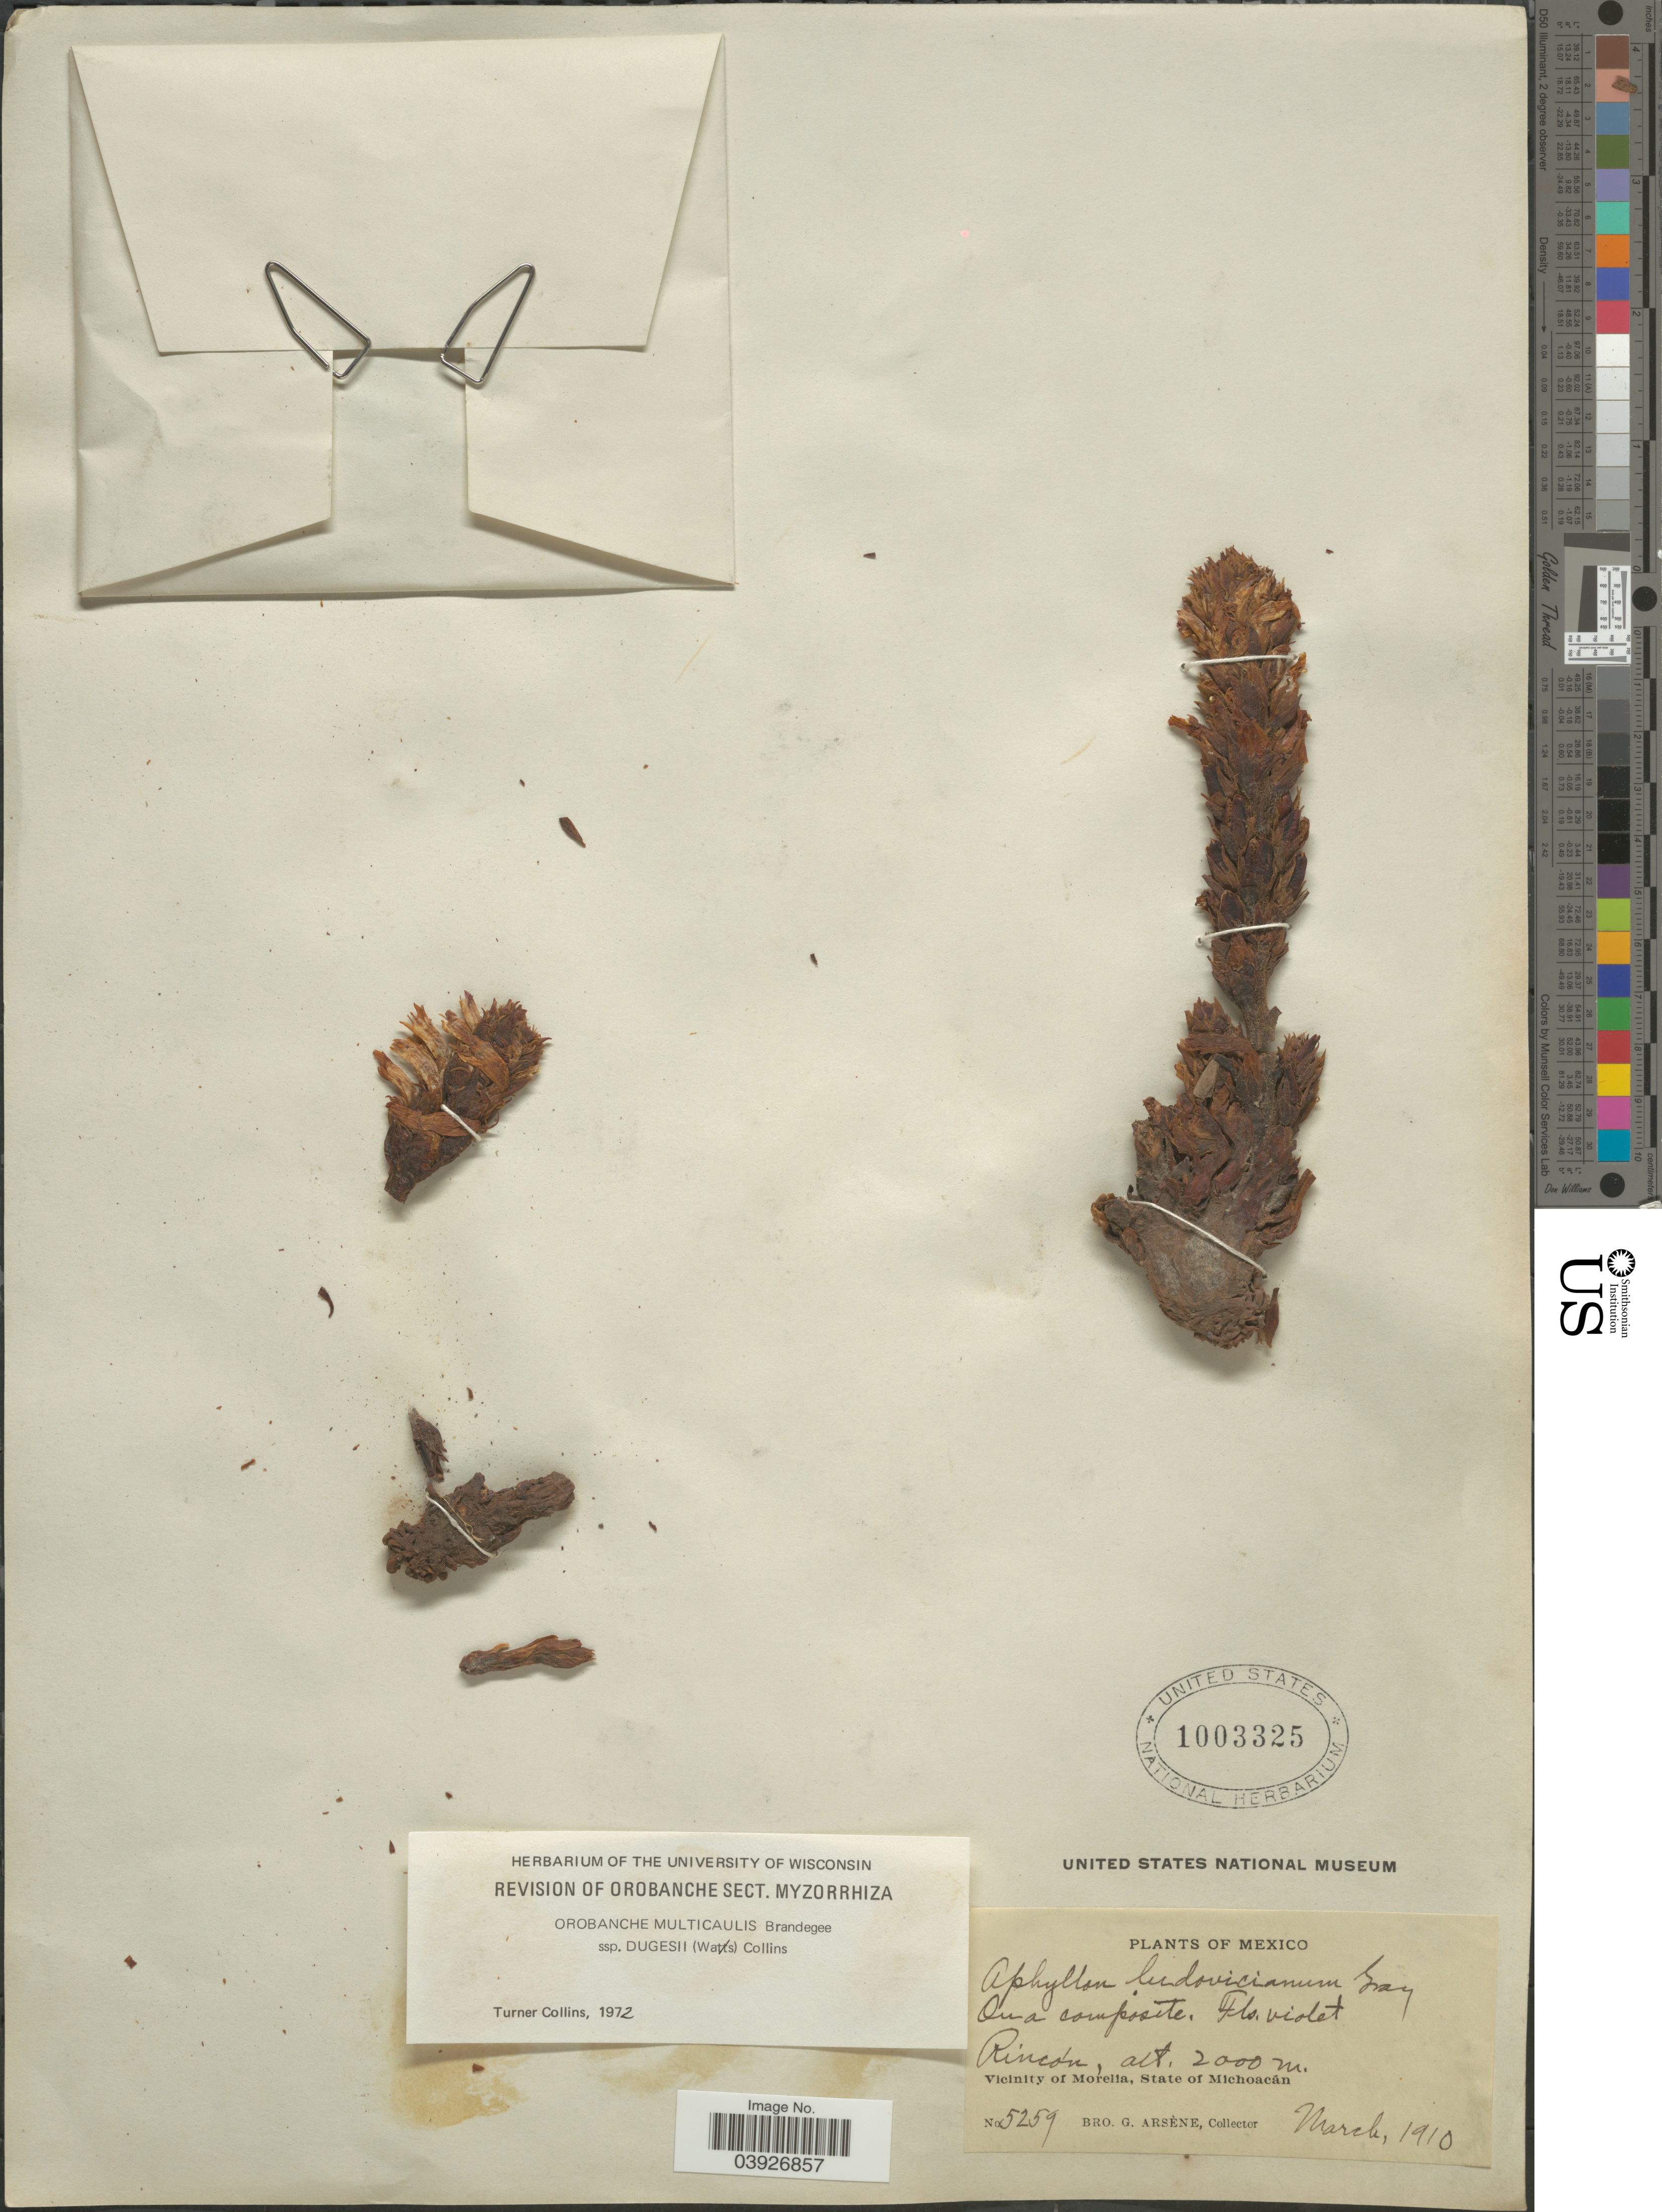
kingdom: Plantae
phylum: Tracheophyta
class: Magnoliopsida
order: Lamiales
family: Orobanchaceae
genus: Orobanche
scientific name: Orobanche dugesii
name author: (S. Watson) Munz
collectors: Bro. G. Arsène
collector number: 5259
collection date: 1910-03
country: Mexico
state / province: Michoacán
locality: On a campsite. Rincón. Vicinity of Morelia.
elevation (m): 2000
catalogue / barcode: US 1003325